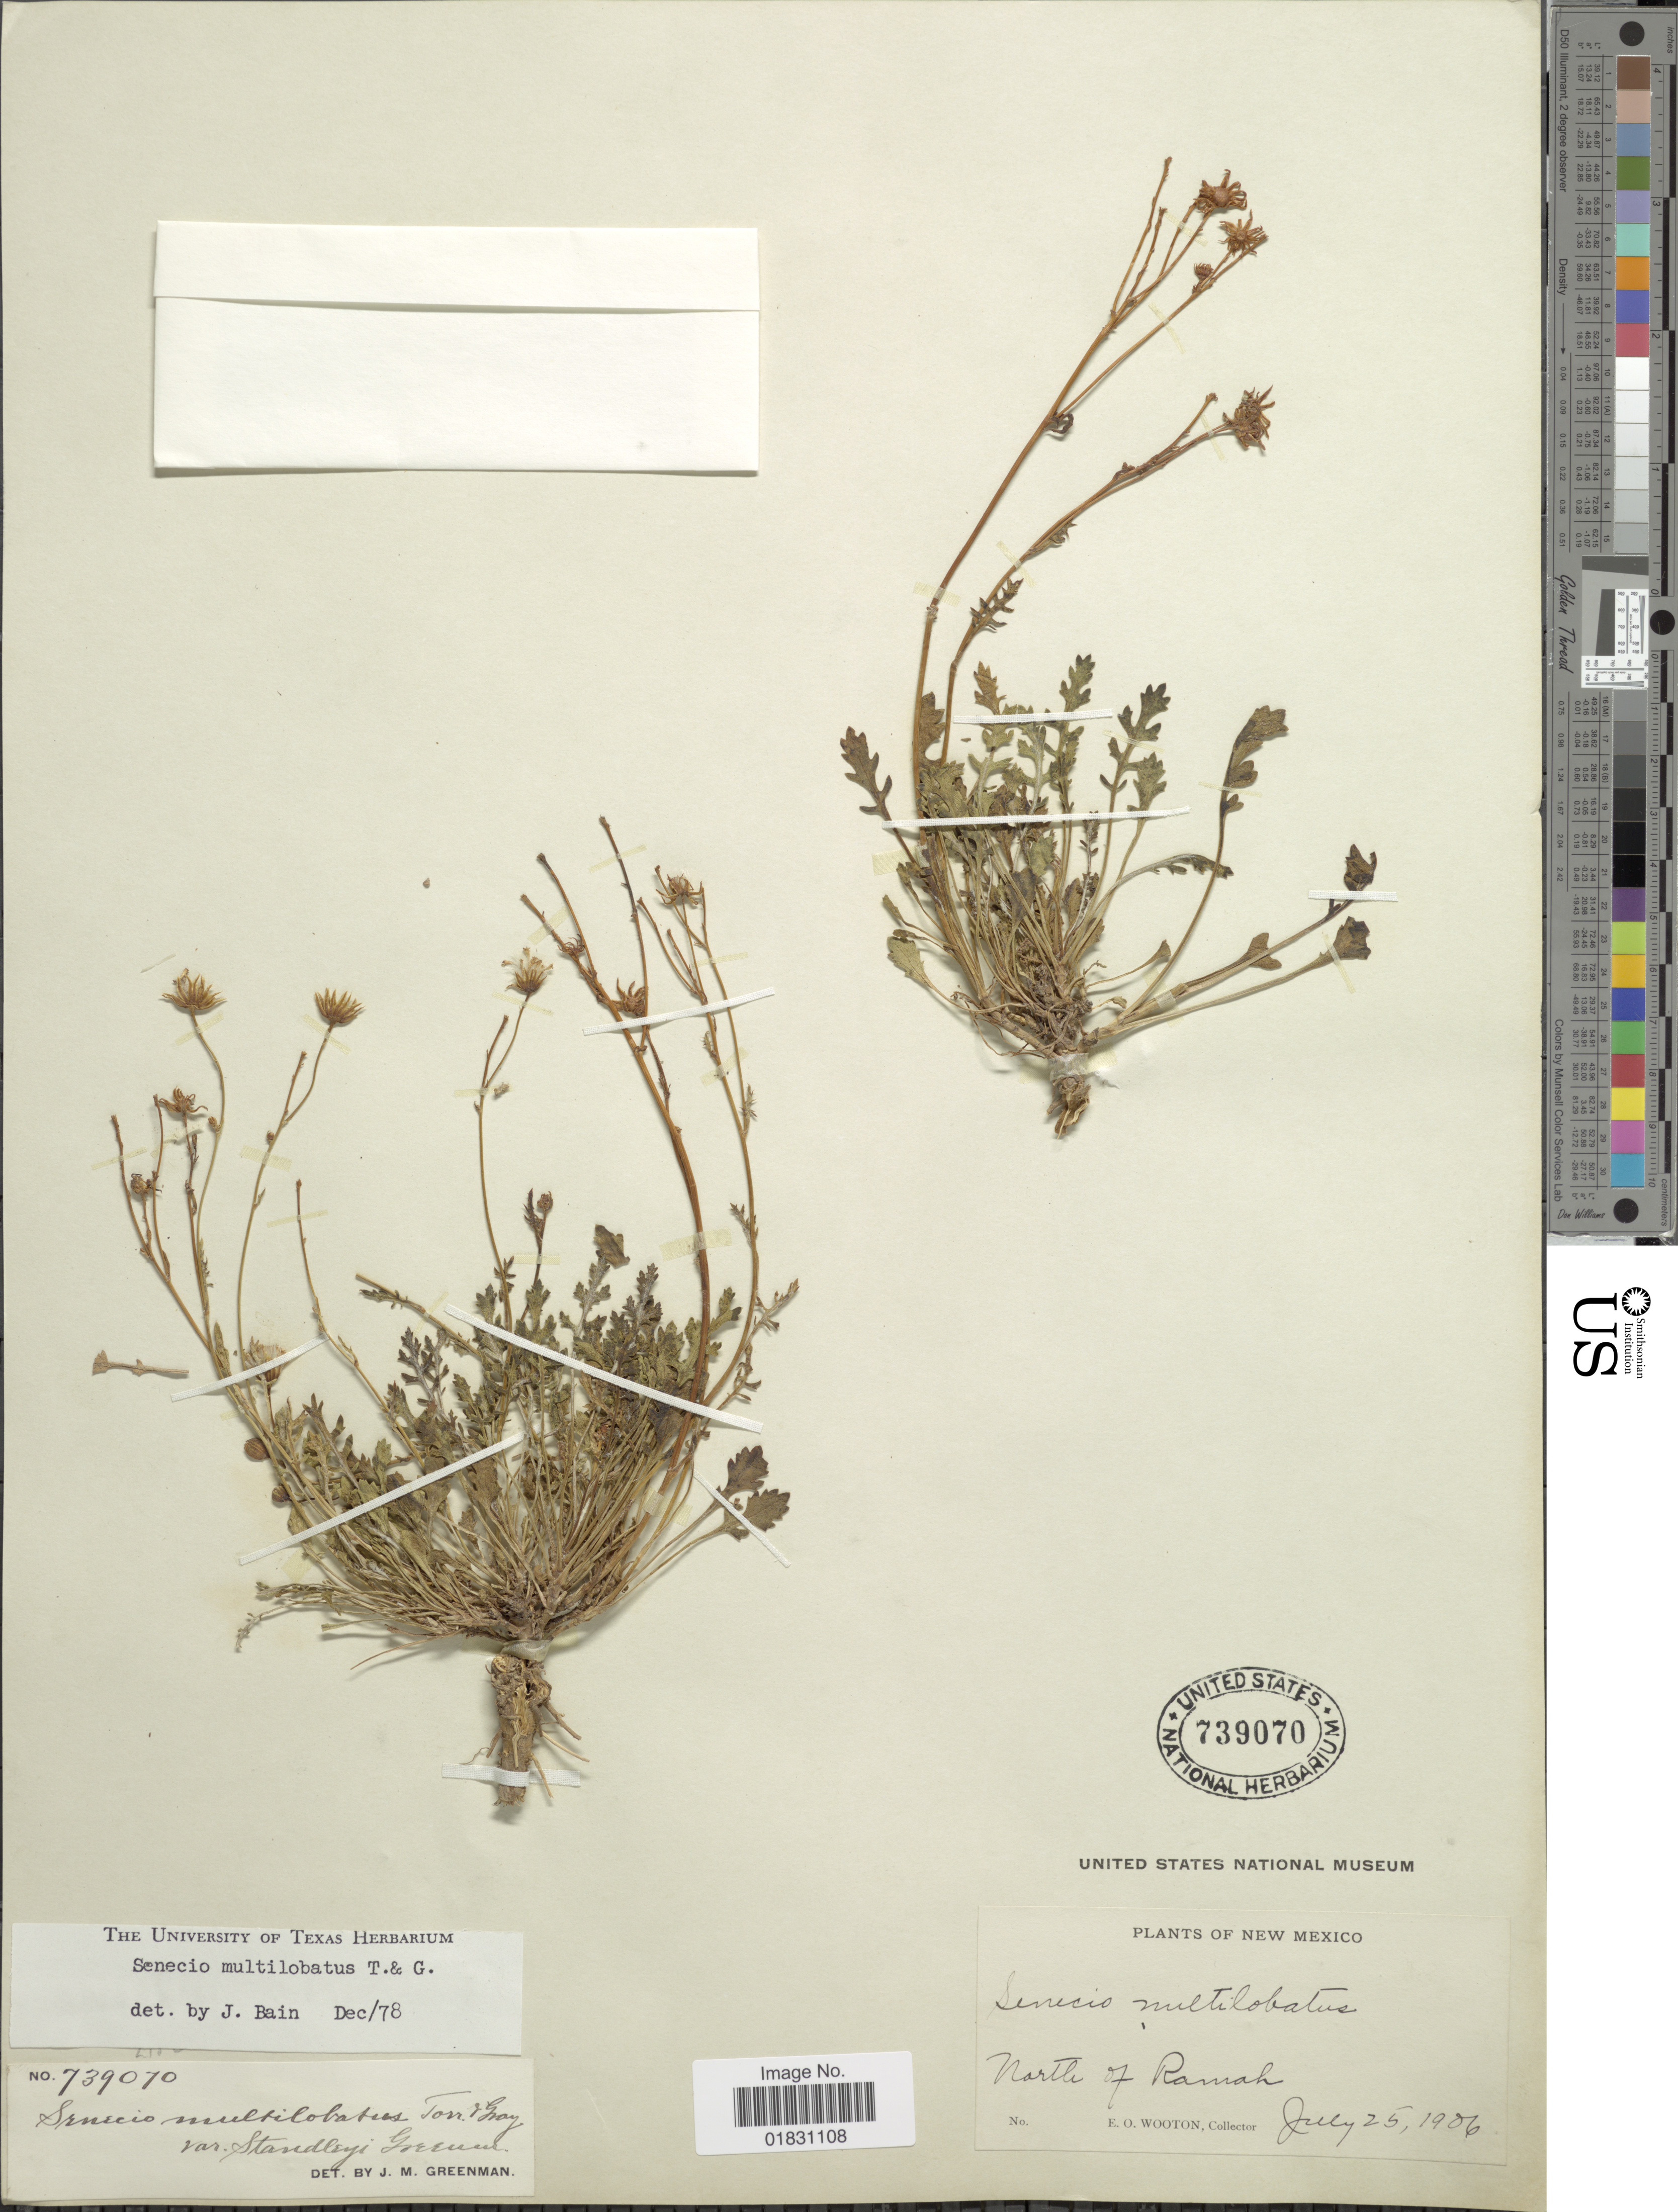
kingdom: Plantae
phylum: Tracheophyta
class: Magnoliopsida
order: Asterales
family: Asteraceae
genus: Packera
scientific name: Packera multilobata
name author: (Torr. & A. Gray) W.A. Weber & Á. Löve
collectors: E. O. Wooton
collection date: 1906-07-25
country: United States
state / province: New Mexico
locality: North of Ramah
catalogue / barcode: US 739070